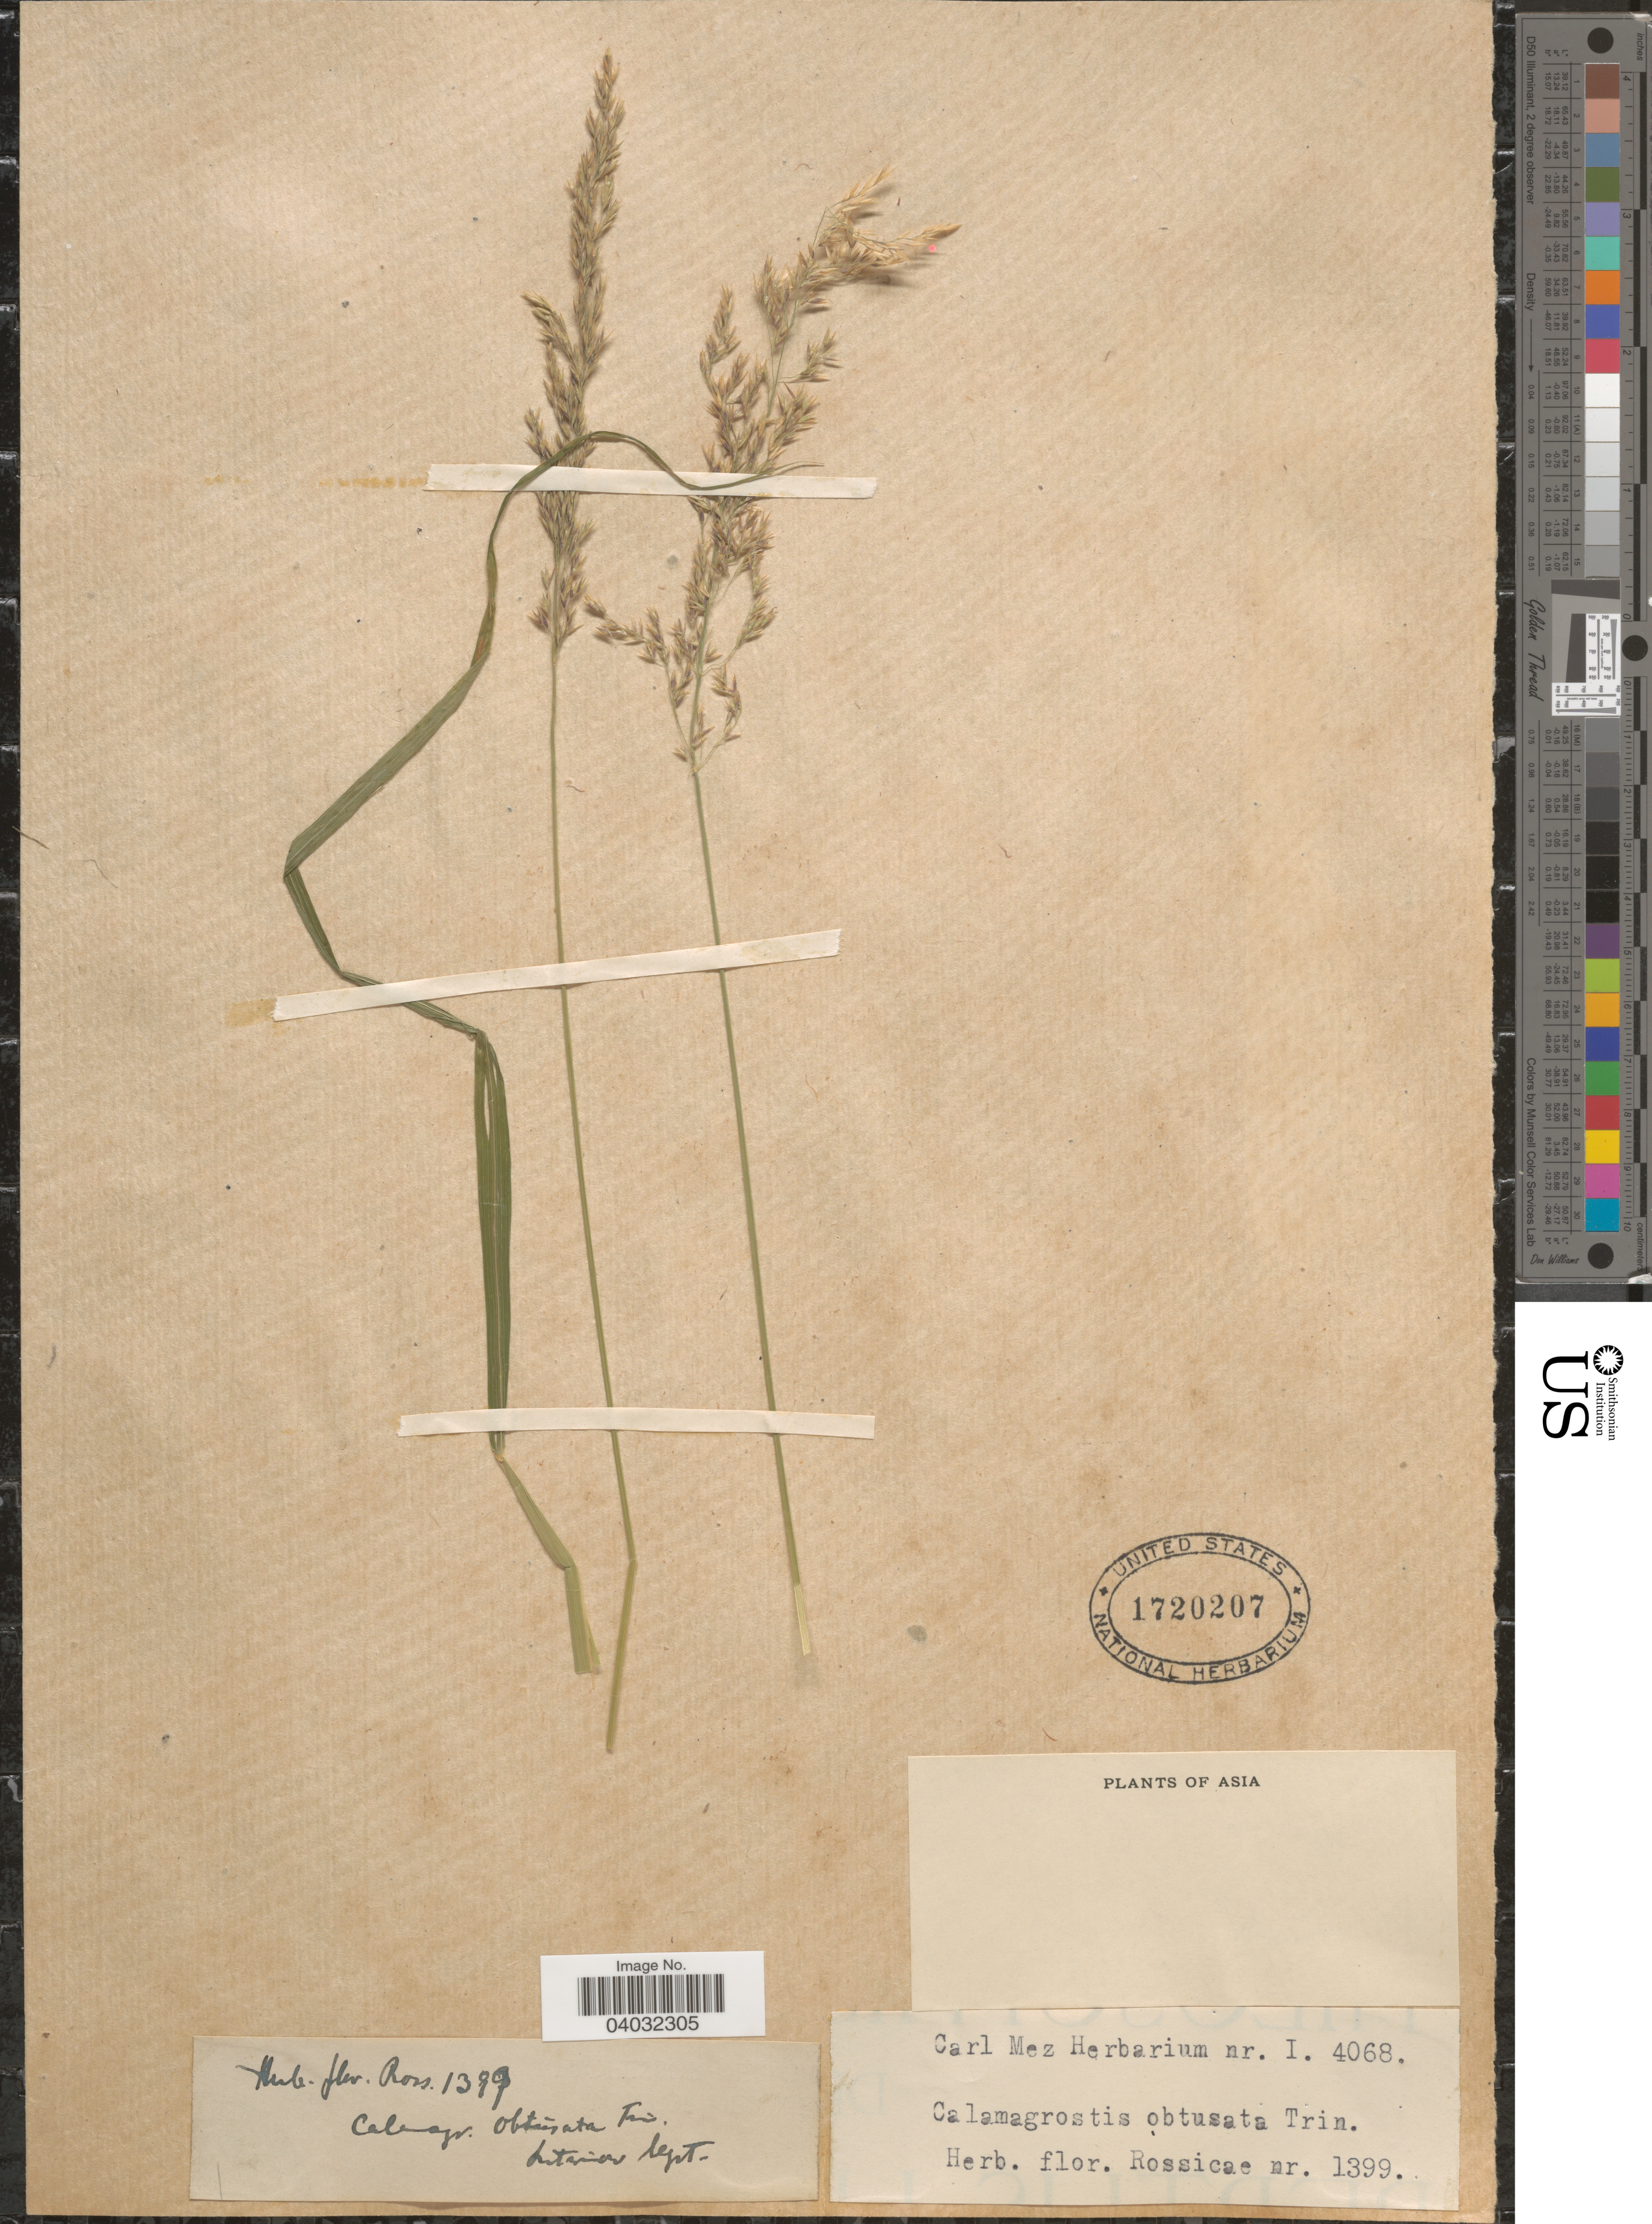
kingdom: Plantae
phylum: Tracheophyta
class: Liliopsida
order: Poales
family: Poaceae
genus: Calamagrostis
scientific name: Calamagrostis obtusata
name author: Trin.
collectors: Ex Herb. Florae Rossicae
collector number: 1399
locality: Asia.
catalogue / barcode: US 1720207